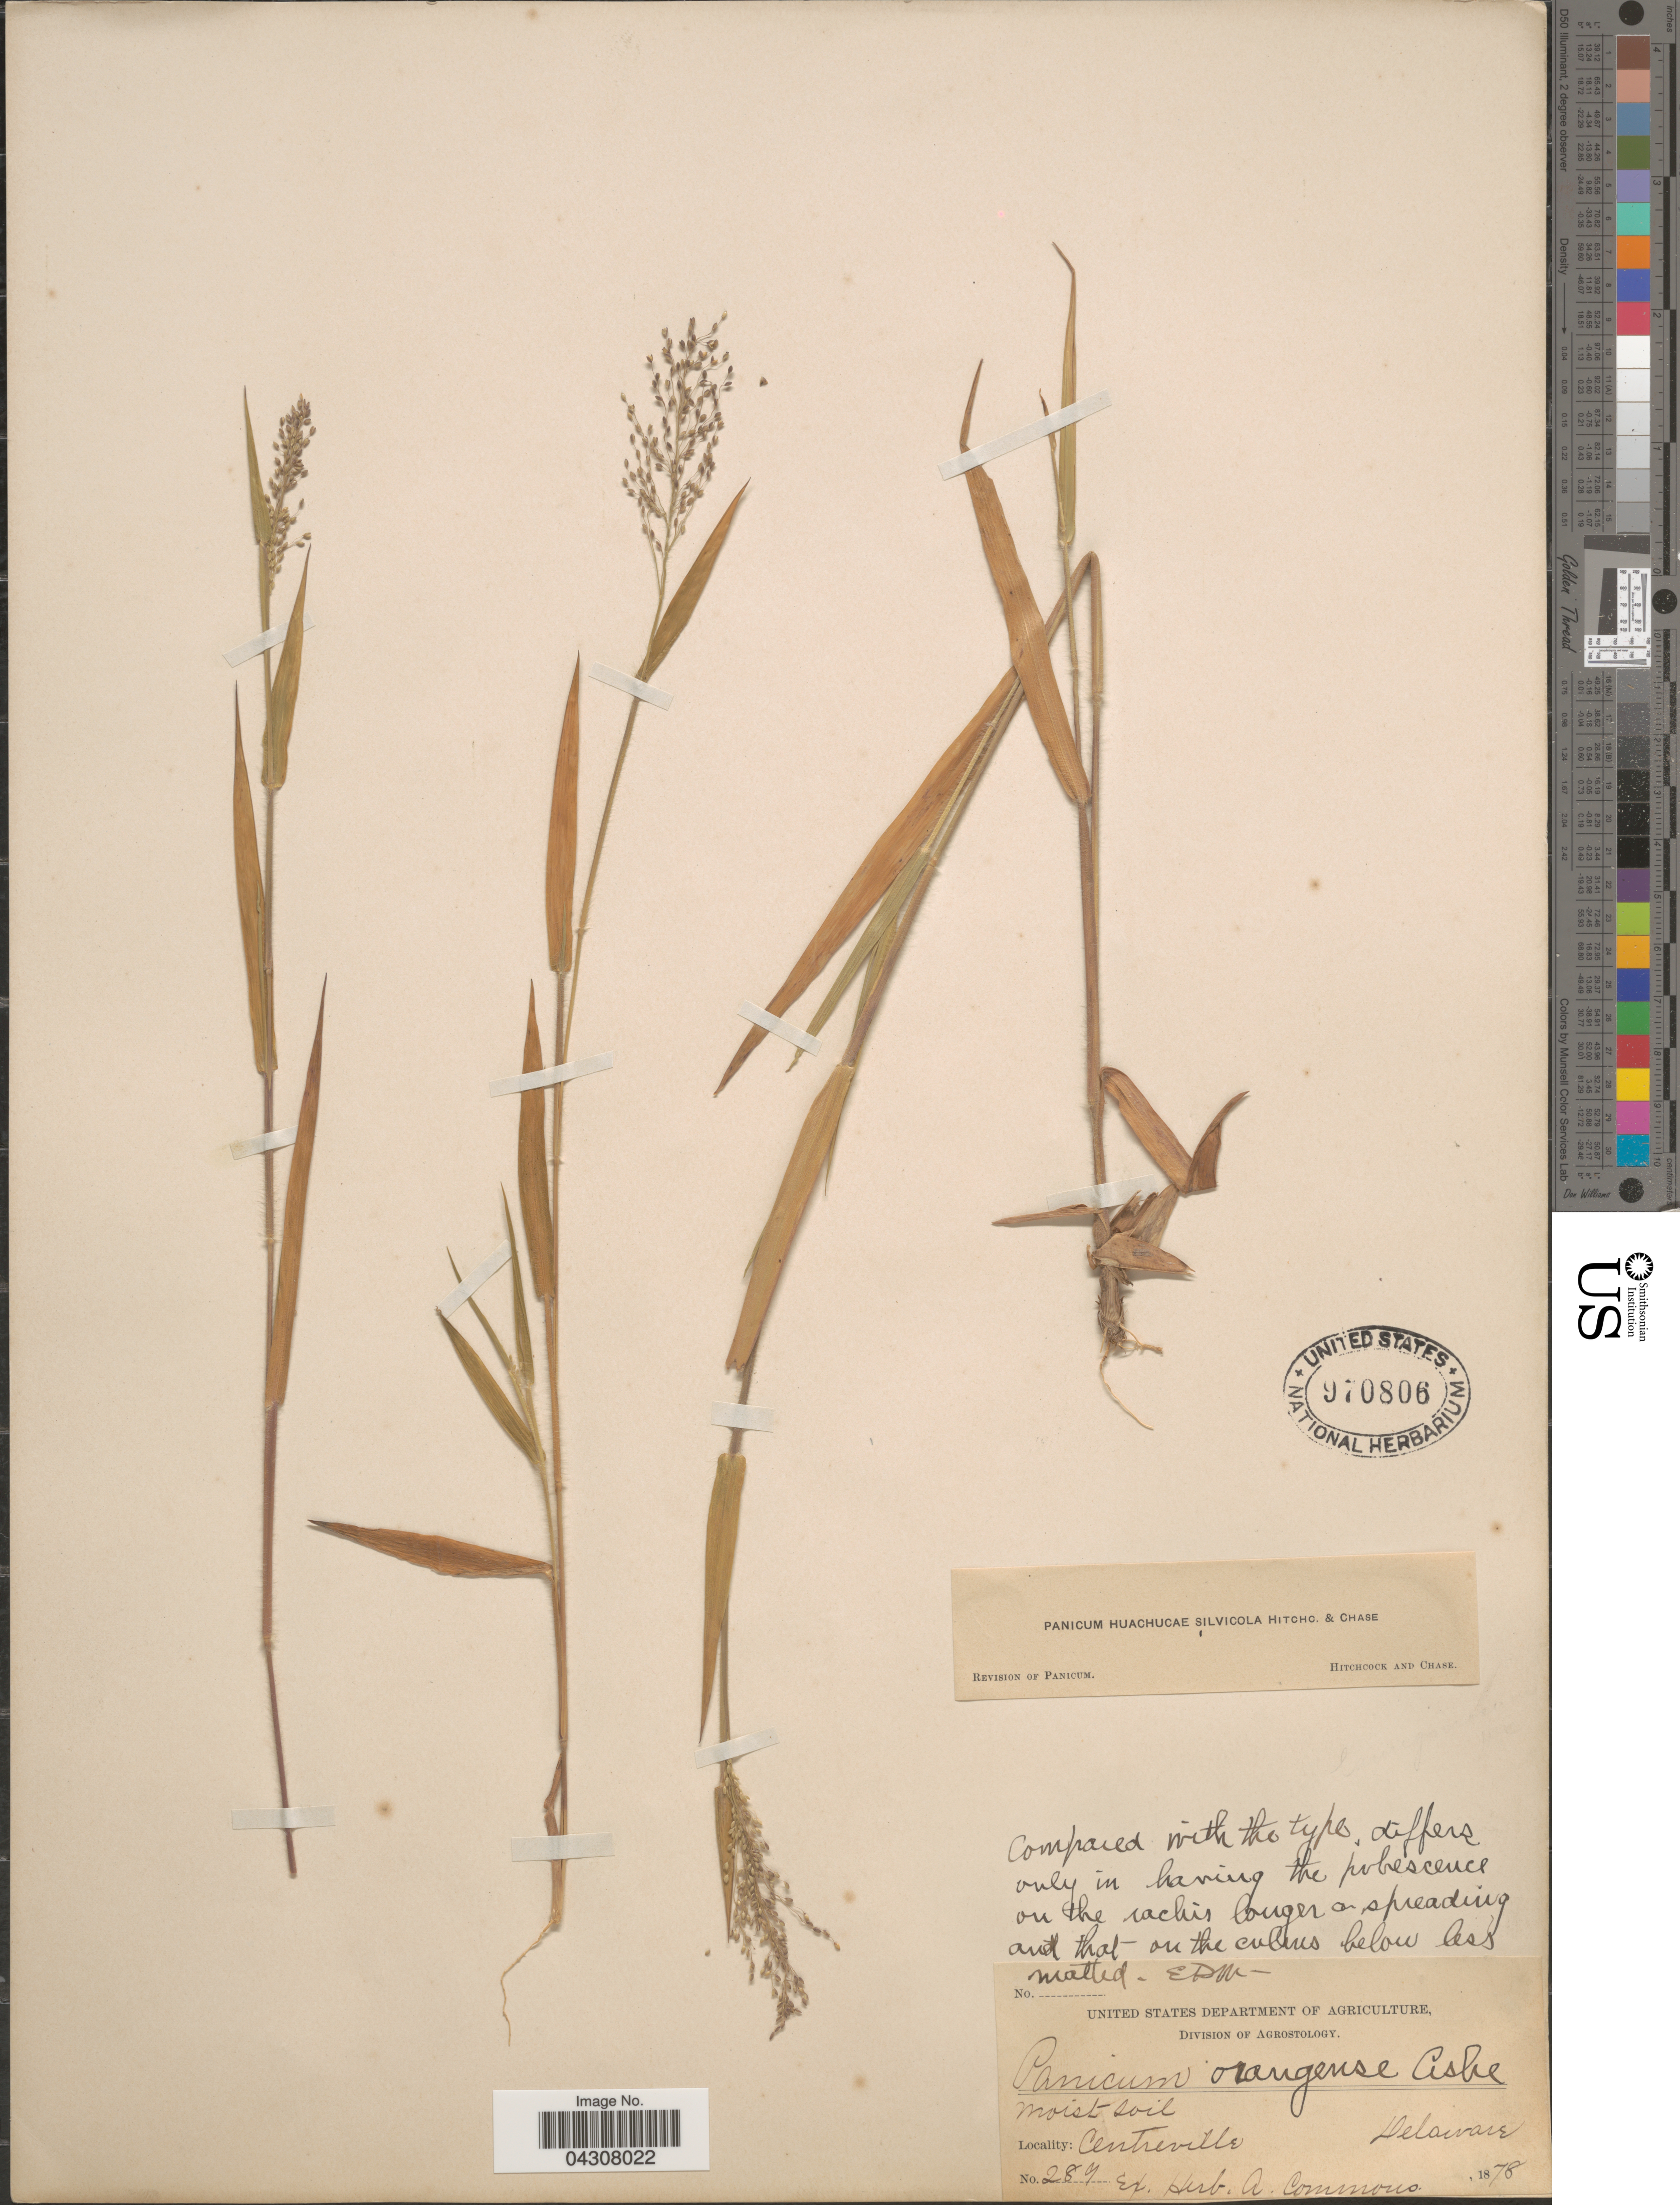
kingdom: Plantae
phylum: Tracheophyta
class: Liliopsida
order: Poales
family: Poaceae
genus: Dichanthelium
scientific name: Dichanthelium acuminatum var. acuminatum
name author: (Sw.) Gould & C.A. Clark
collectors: ex herb. A. Commons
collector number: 289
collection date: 1878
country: United States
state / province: Delaware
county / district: New Castle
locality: Centreville.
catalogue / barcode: US 970806